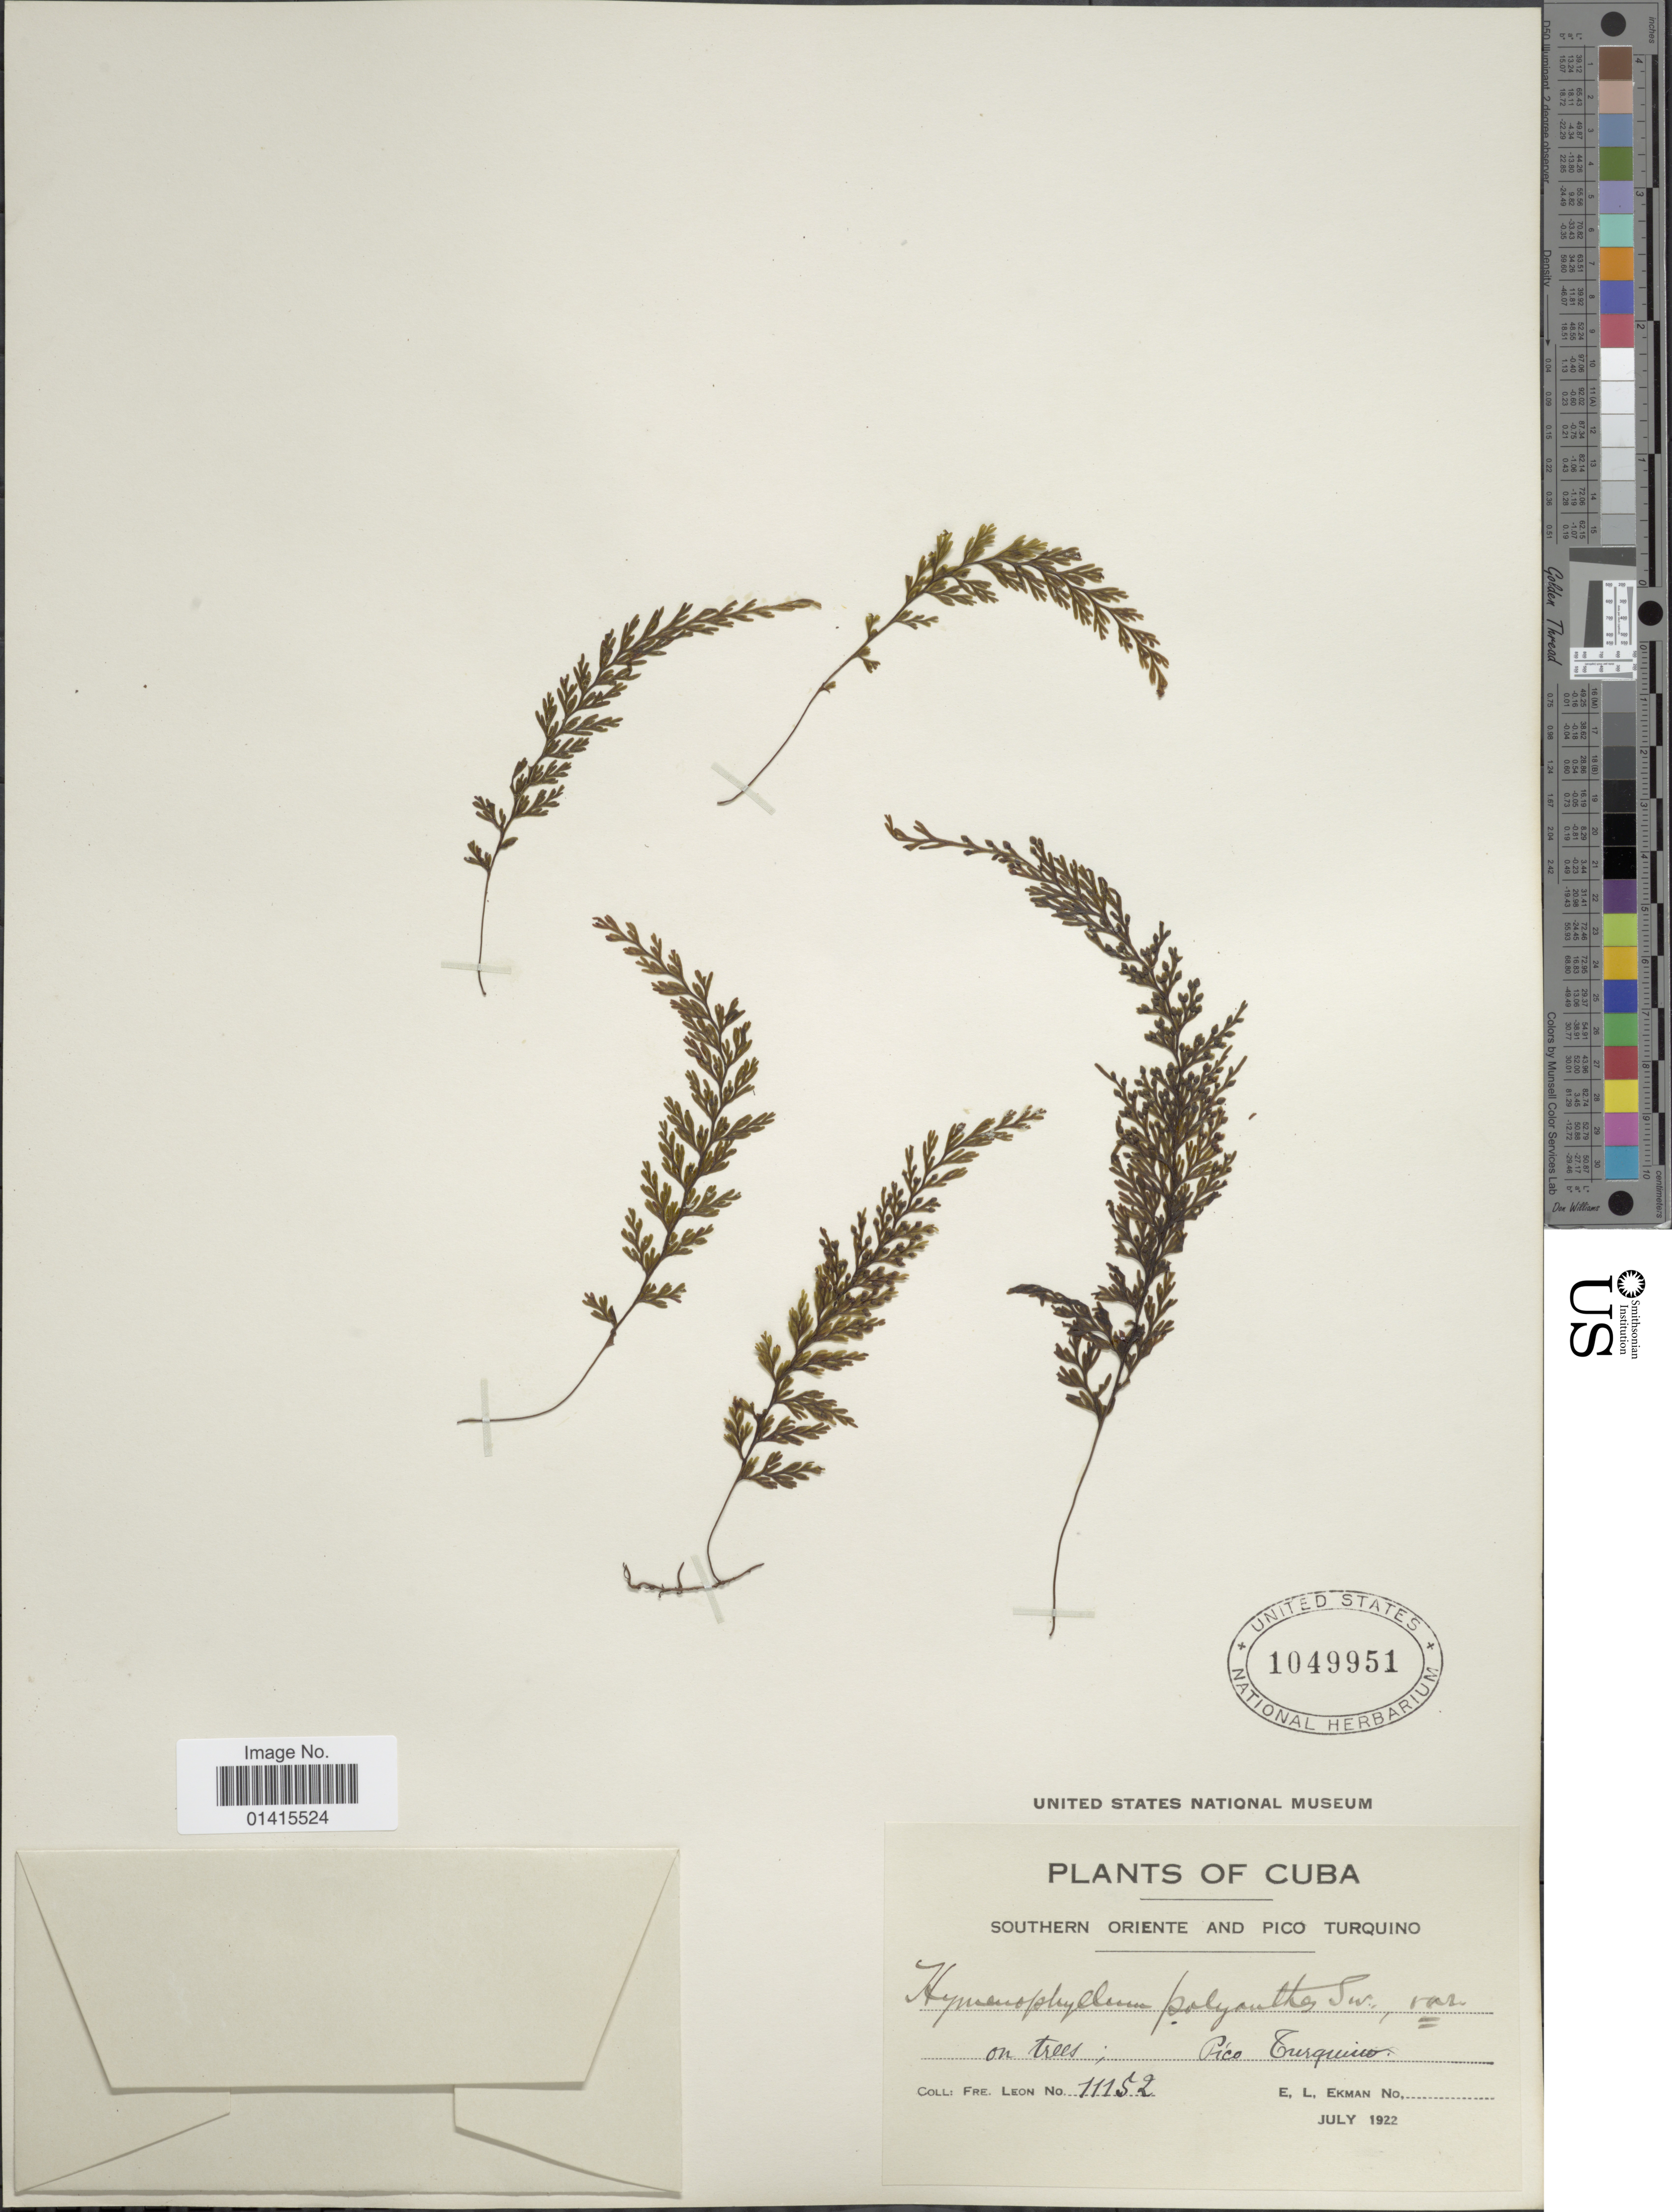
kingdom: Plantae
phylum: Tracheophyta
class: Polypodiopsida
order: Hymenophyllales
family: Hymenophyllaceae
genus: Hymenophyllum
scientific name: Hymenophyllum polyanthos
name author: (Sw.) Sw.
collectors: F. Leon & E. L. Ekman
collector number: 11152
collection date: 1922-07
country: Cuba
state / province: Oriente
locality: Southern Oriente and Pico Turquino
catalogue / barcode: US 1049951